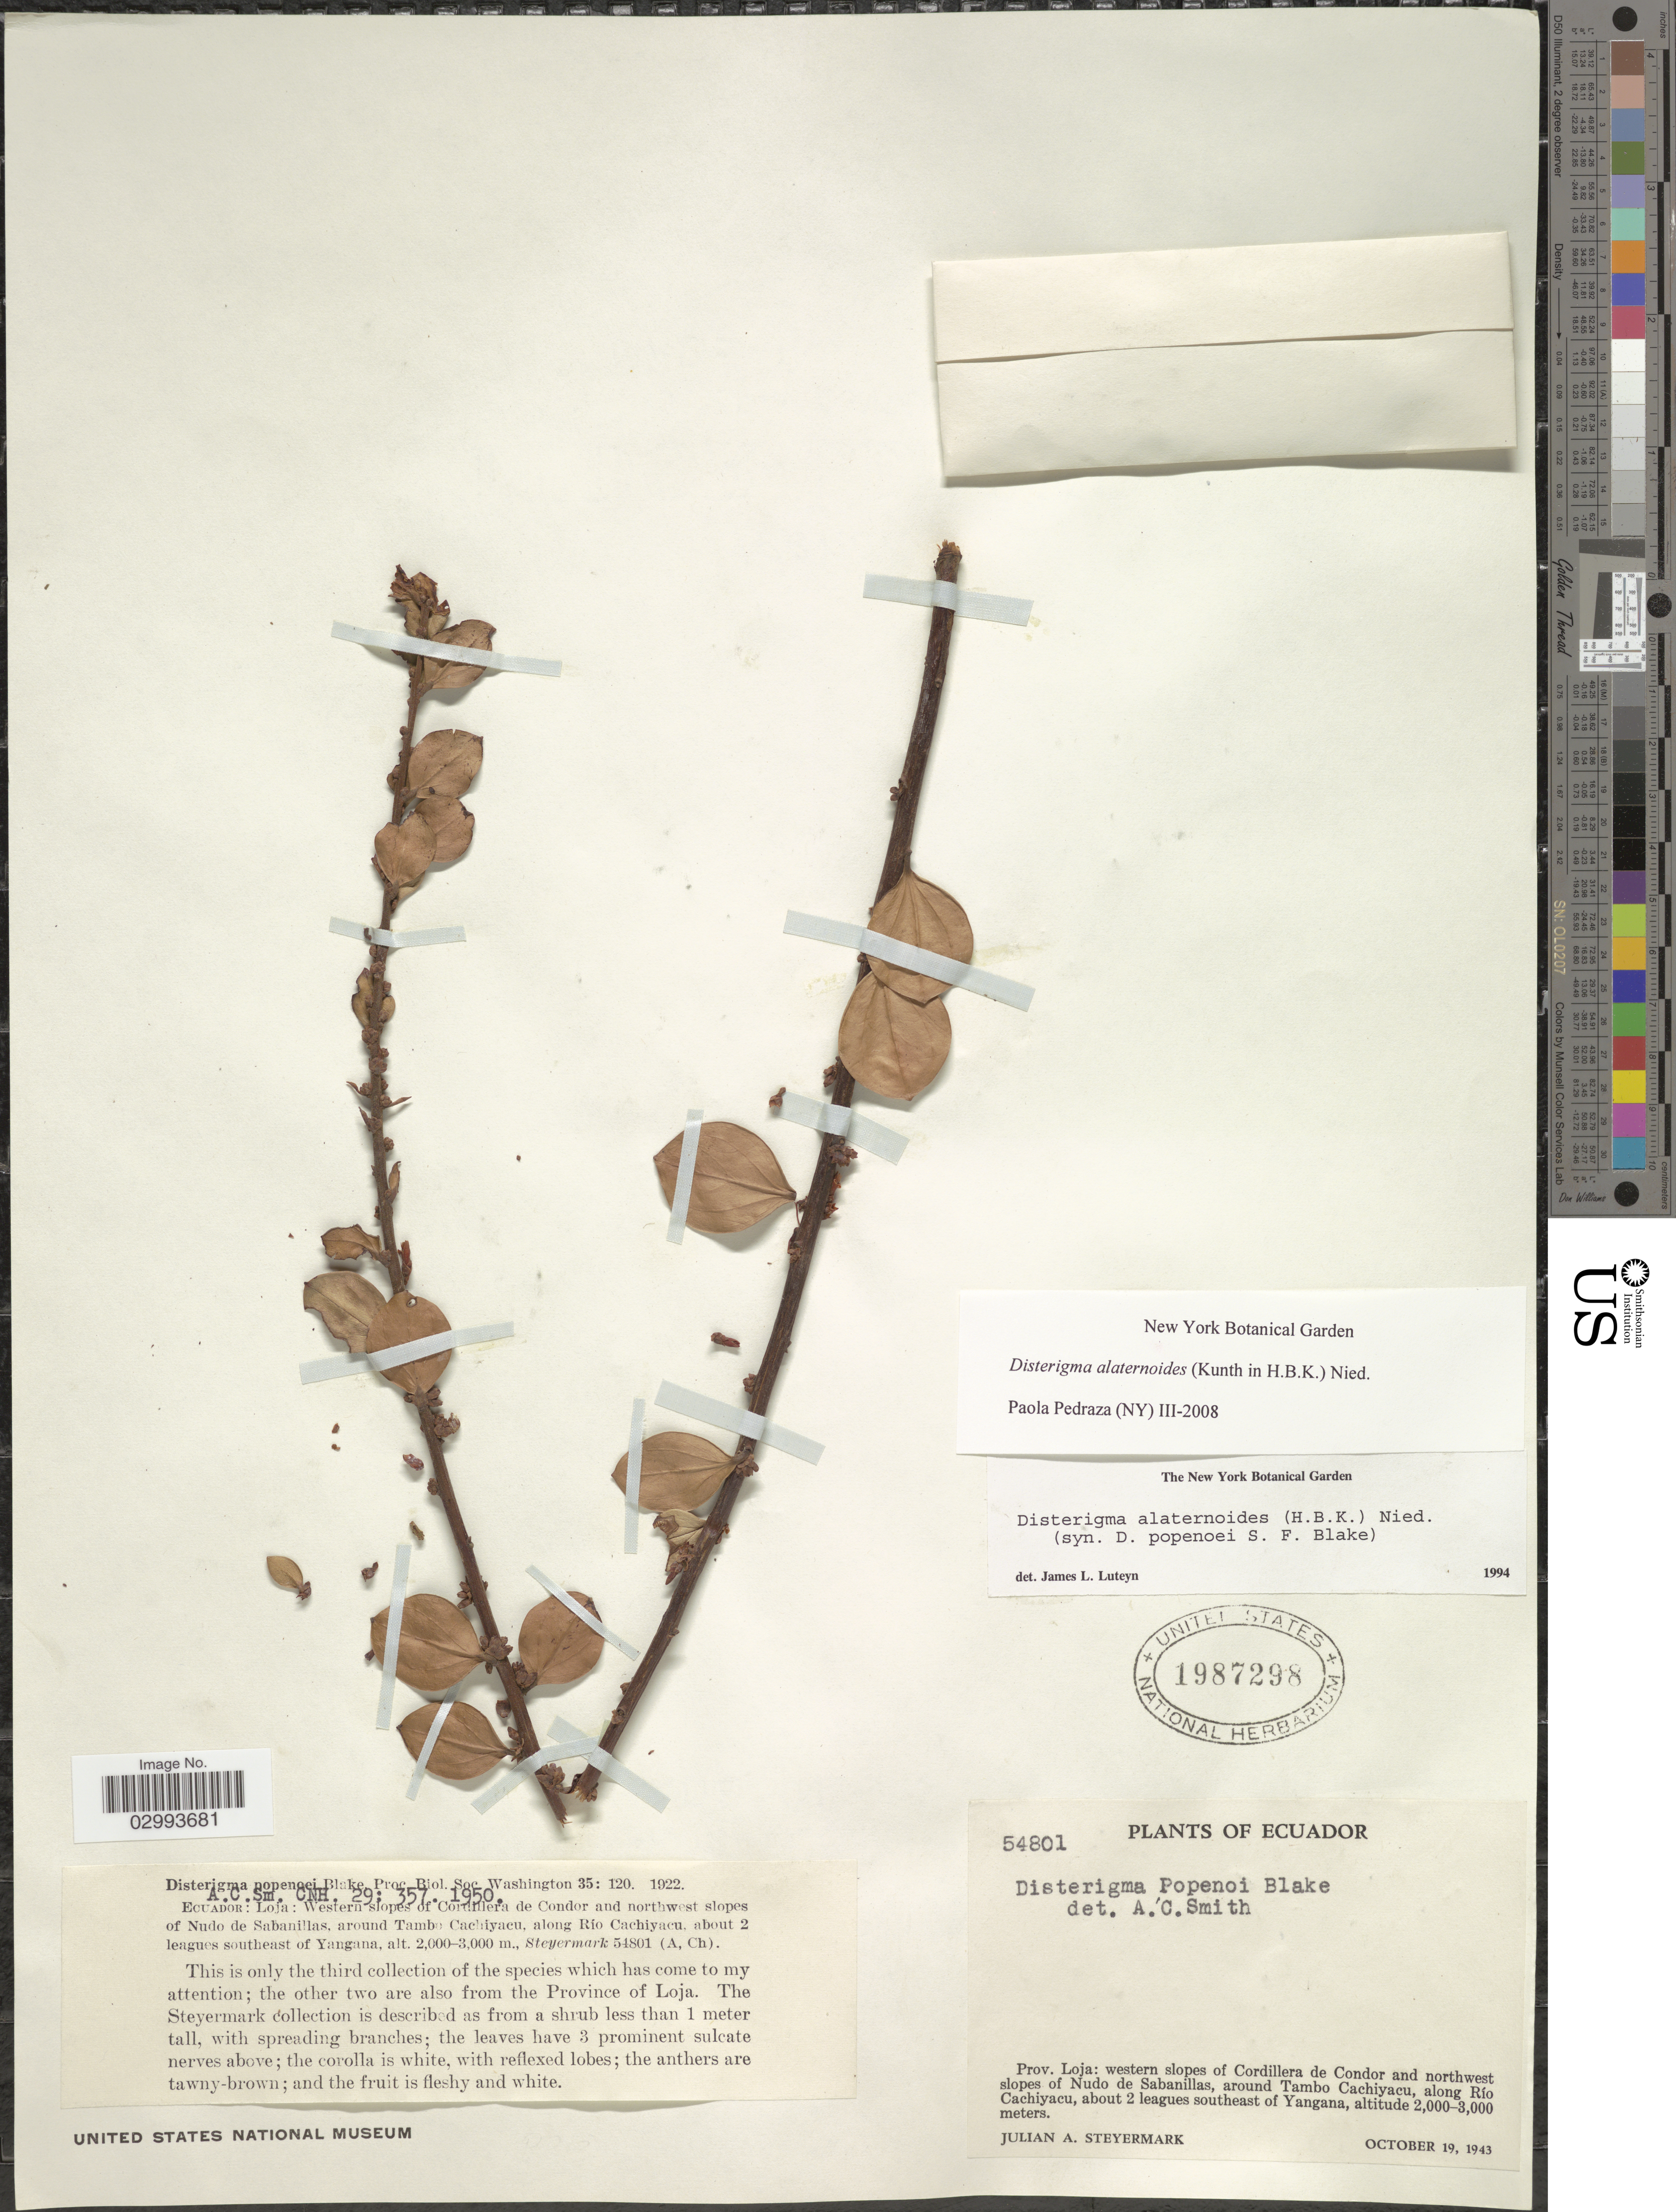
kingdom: Plantae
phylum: Tracheophyta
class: Magnoliopsida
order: Ericales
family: Ericaceae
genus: Disterigma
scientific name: Disterigma alaternoides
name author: (Kunth) Nied.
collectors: J. Steyermark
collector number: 54801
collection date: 1943-10-19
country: Ecuador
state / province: Loja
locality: Western slopes of Cordillera de Condor and northwest slopes of Nudo de Sabanillas, around Tambo Cachiyacu, along Río Cachiyacu, about 2 leagues southeast of Yangana.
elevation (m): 2000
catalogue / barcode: US 1987298